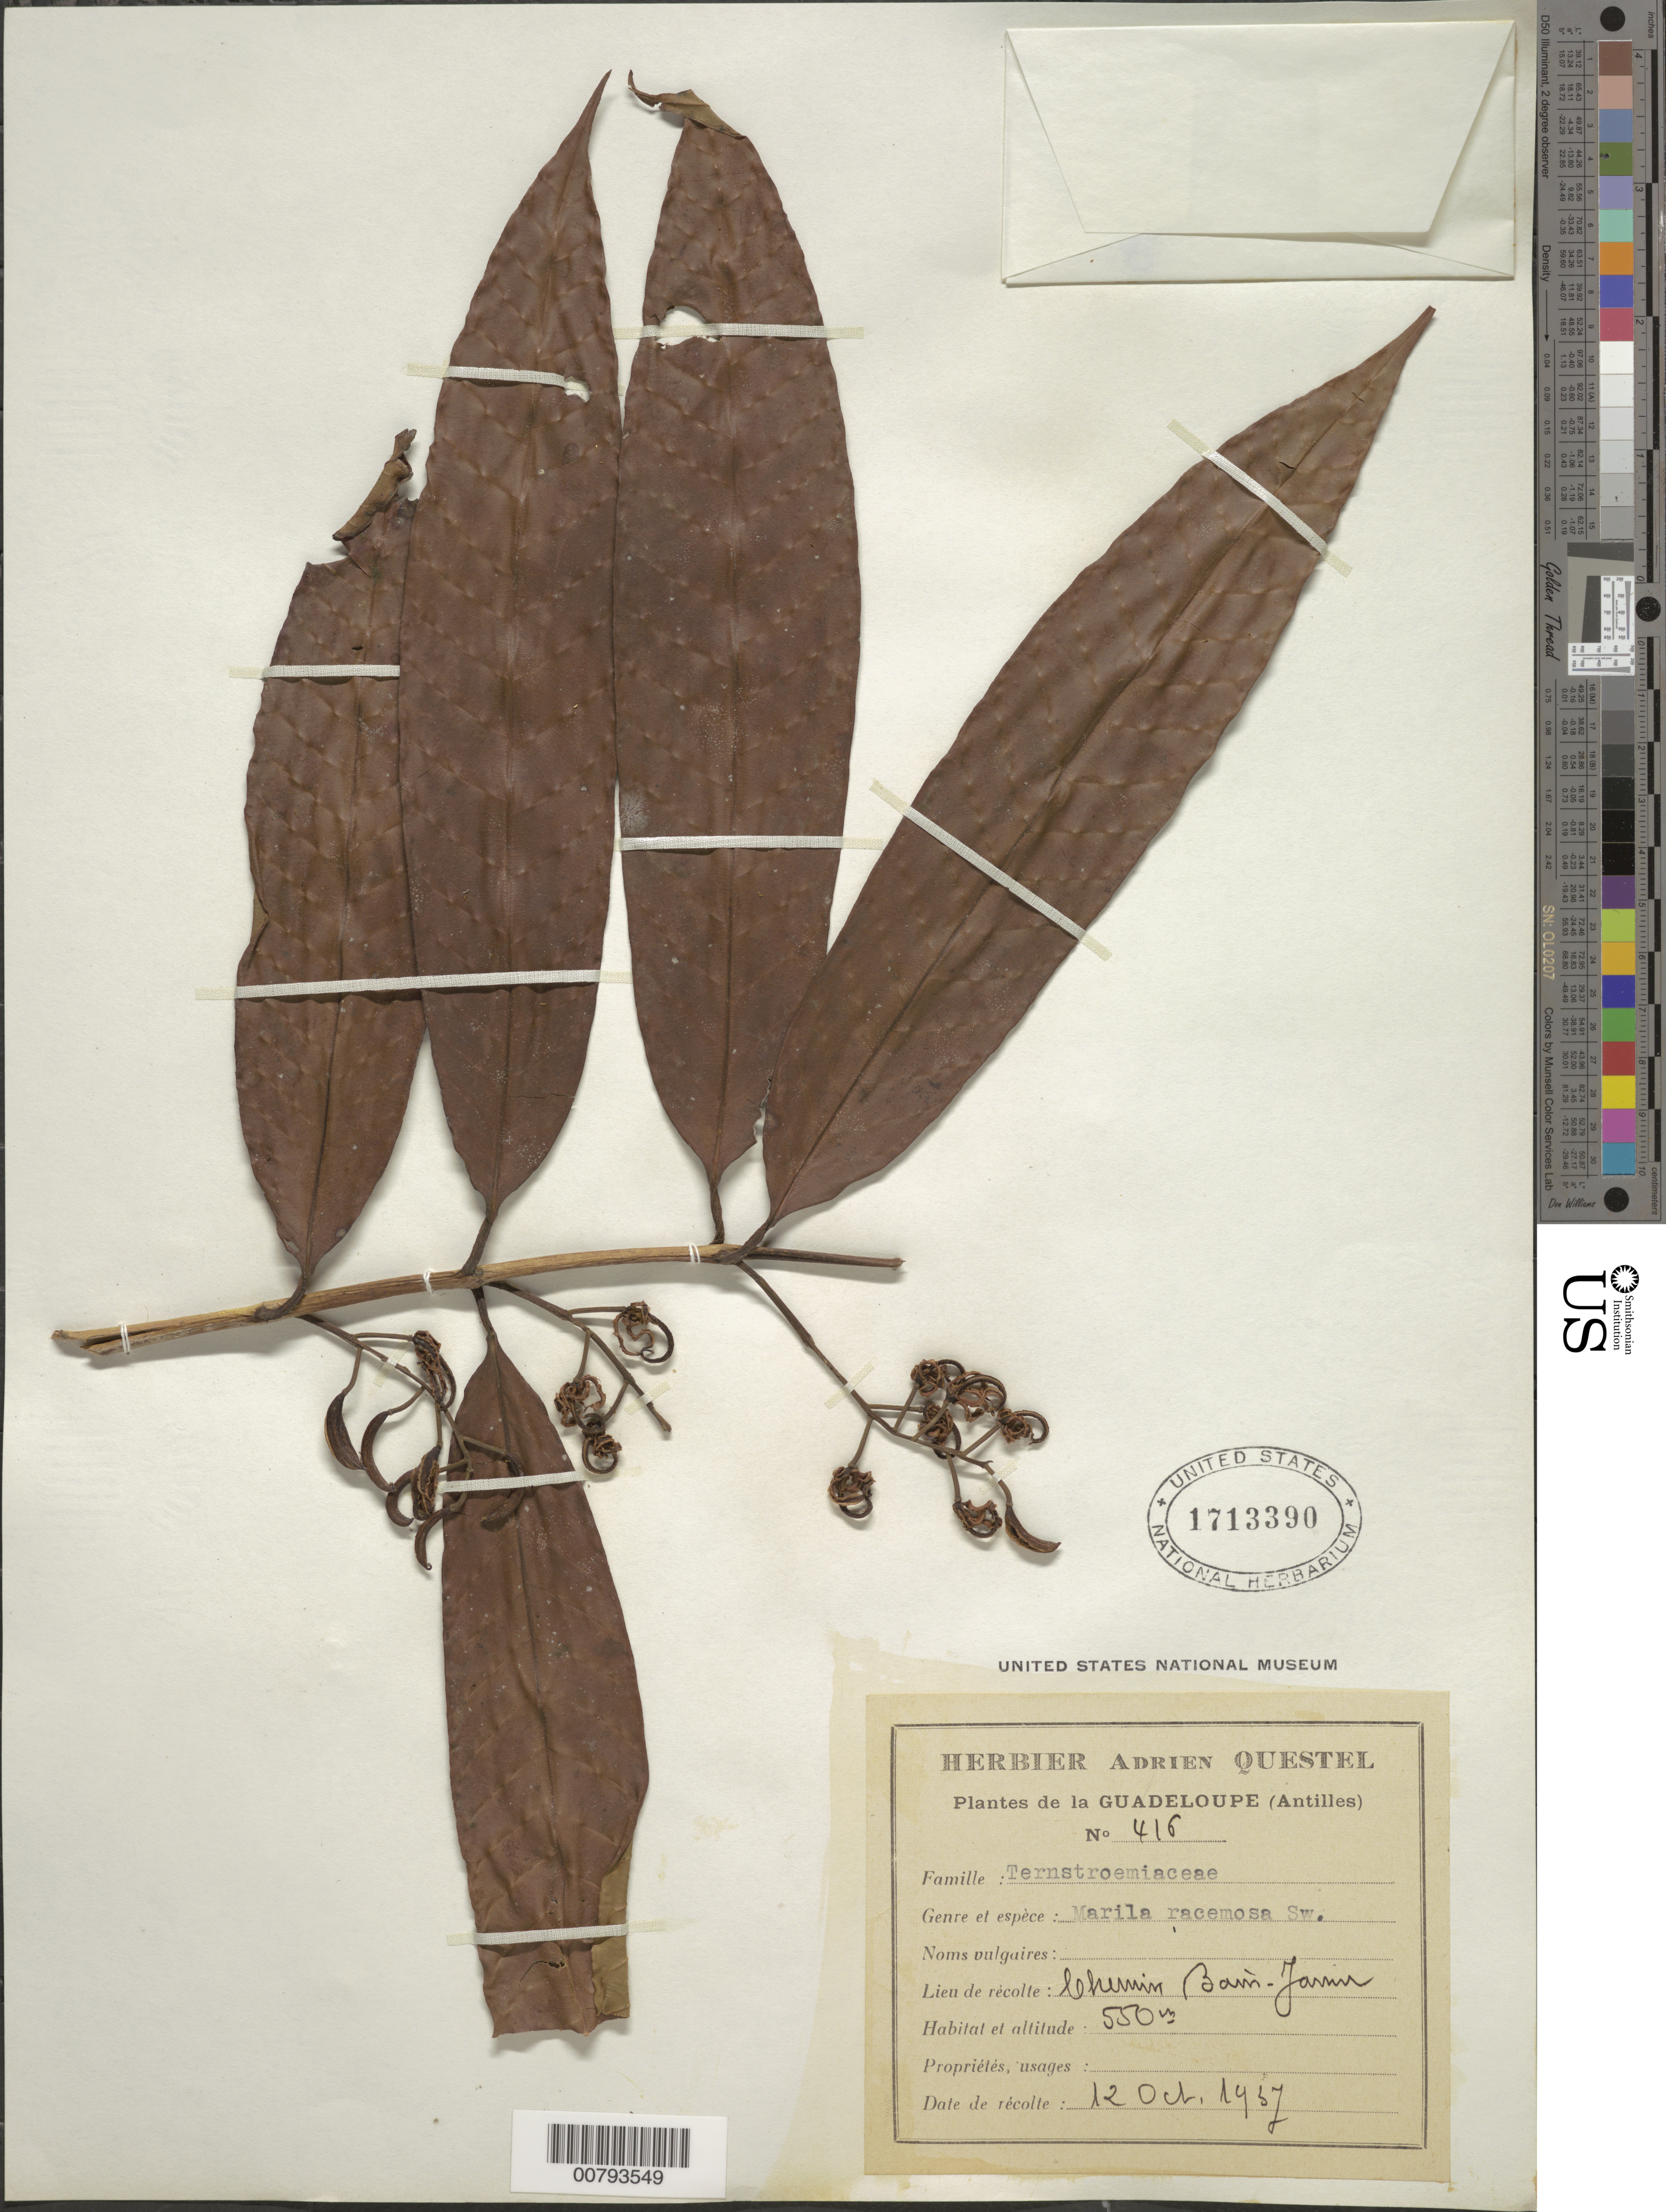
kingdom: Plantae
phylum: Tracheophyta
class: Magnoliopsida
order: Malpighiales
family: Calophyllaceae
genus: Marila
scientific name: Marila racemosa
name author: Sw.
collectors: A. Questel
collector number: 416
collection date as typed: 12 Oct 1957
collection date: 1957-10-12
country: Guadeloupe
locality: Chemin Bains-Jaunes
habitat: Along path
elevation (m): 550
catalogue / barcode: US 1713390